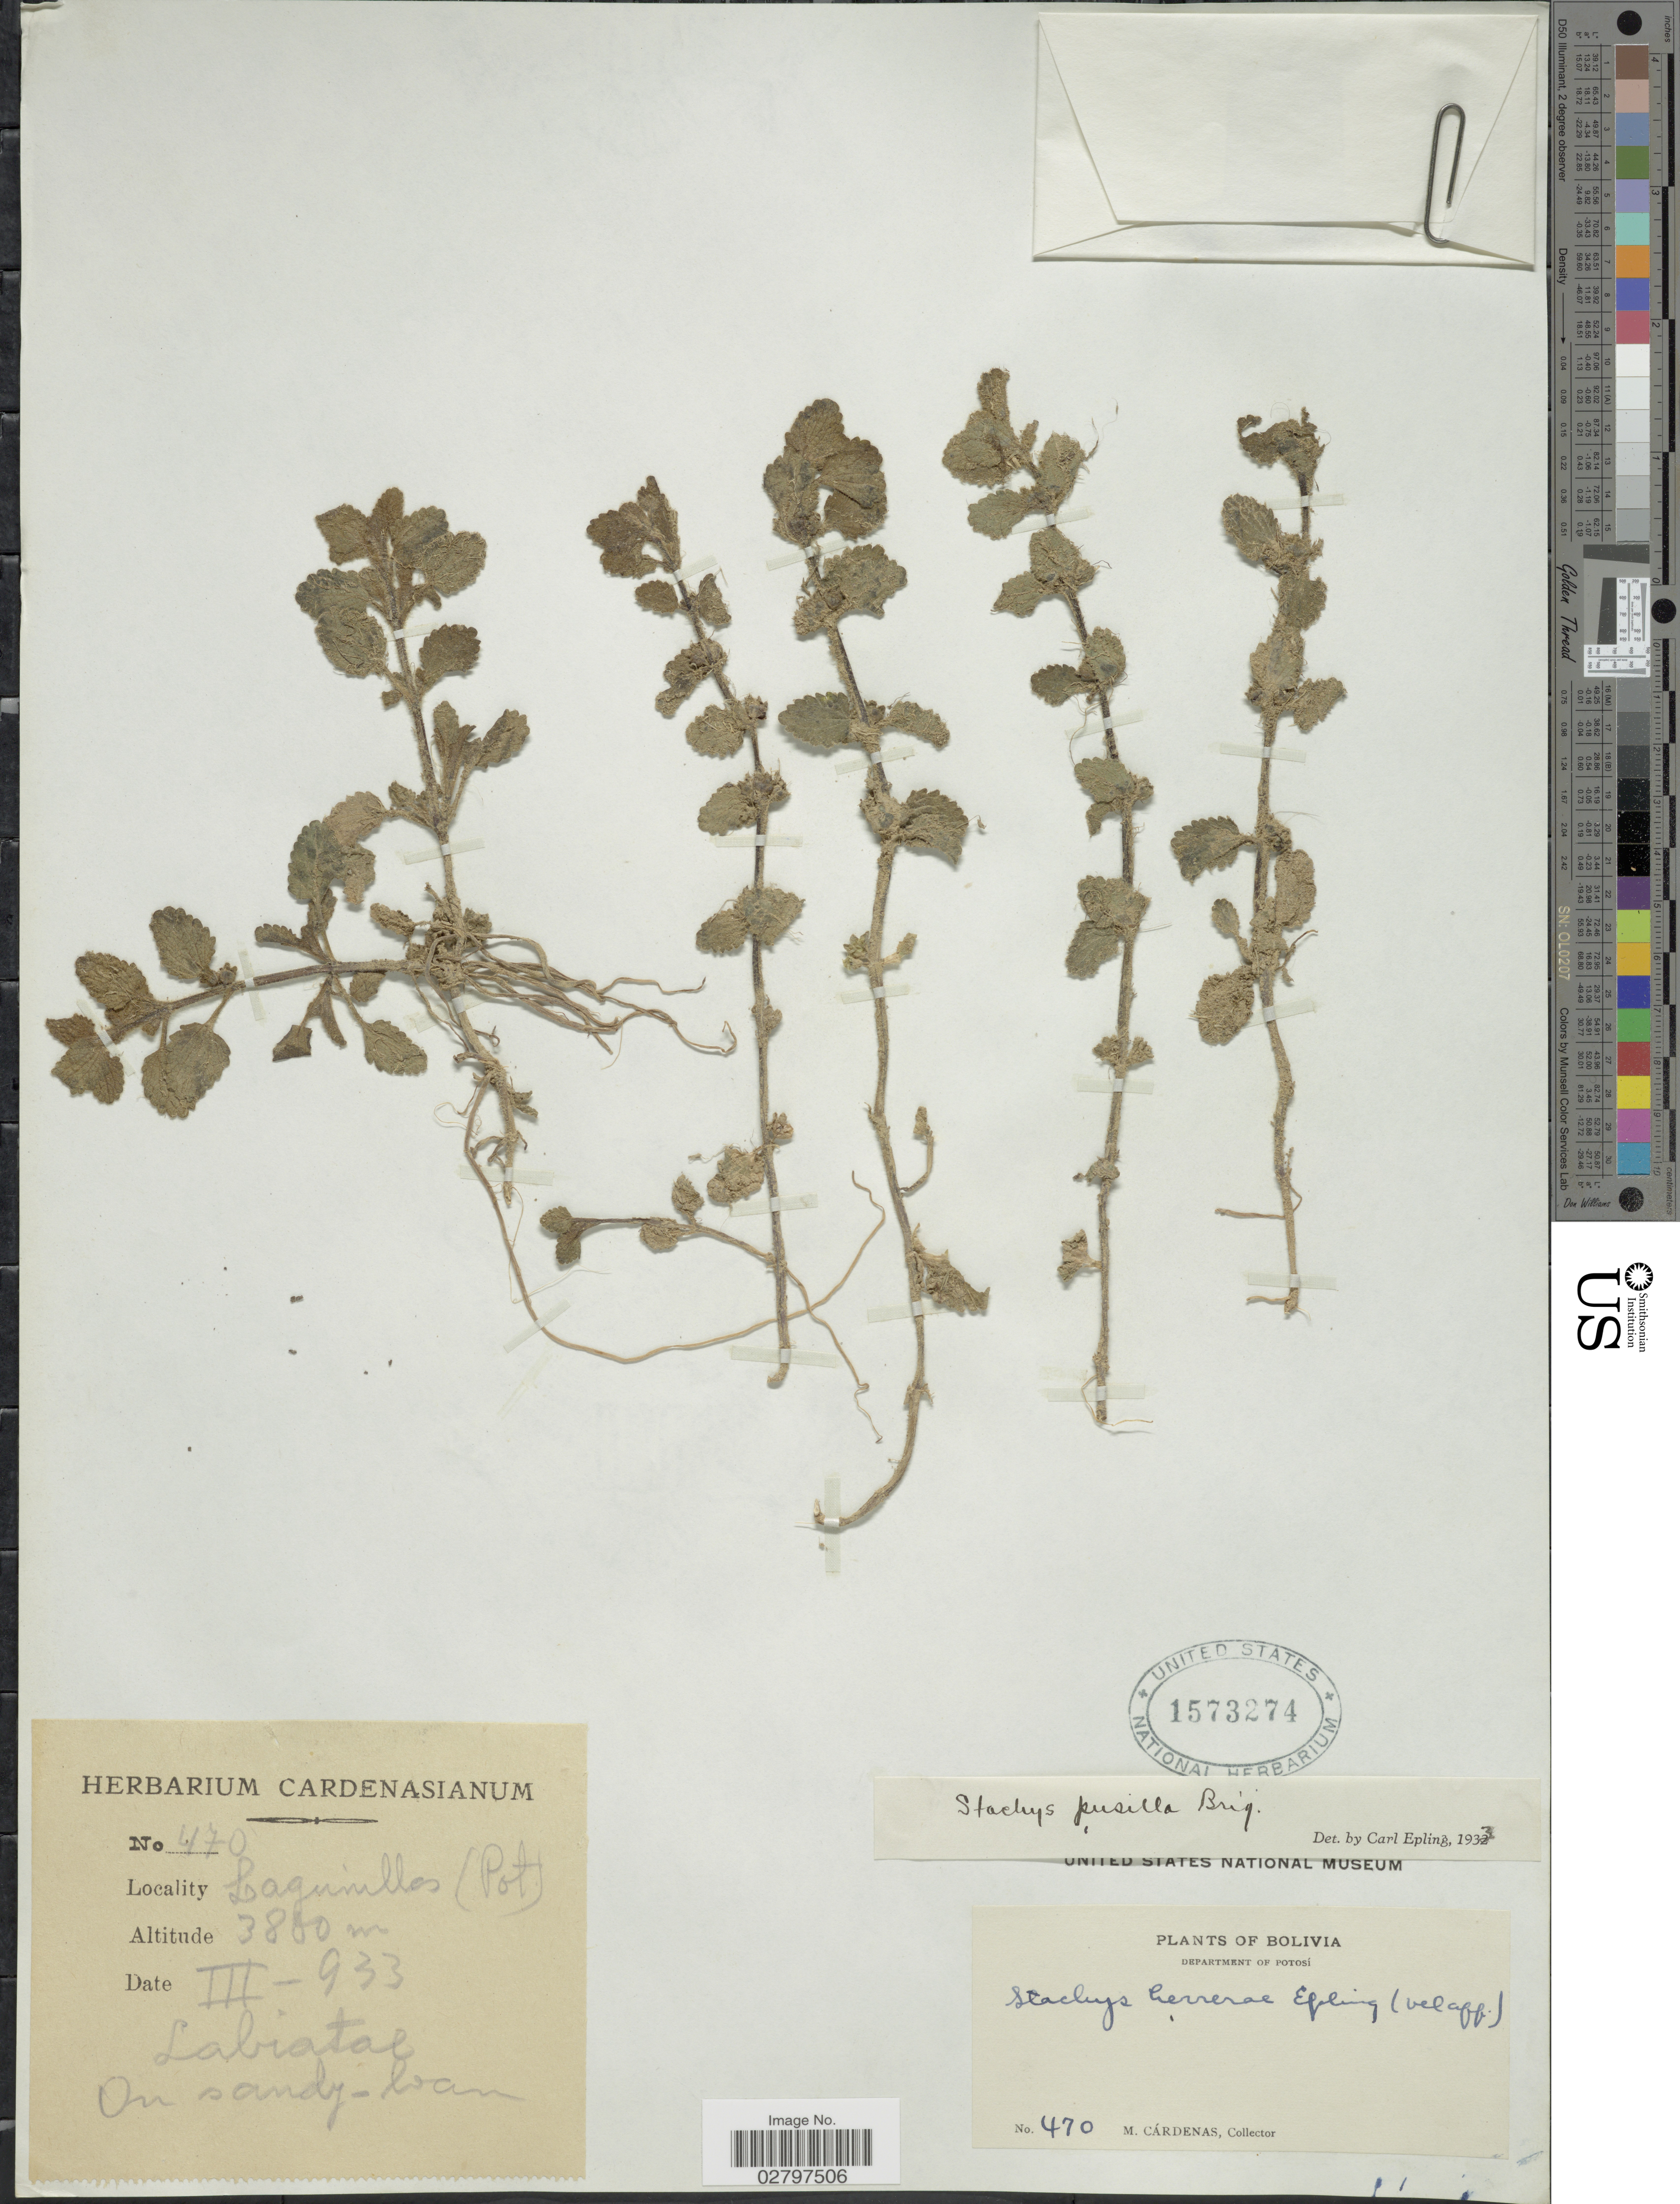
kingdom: Plantae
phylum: Tracheophyta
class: Magnoliopsida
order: Lamiales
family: Lamiaceae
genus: Stachys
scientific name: Stachys pusilla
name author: (Wedd.) Briq.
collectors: M. Cárdenas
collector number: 470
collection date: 1933-03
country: Bolivia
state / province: Potosi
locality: Department of Potosí, Lagunillas (Pot.).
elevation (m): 3800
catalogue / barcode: US 1573274